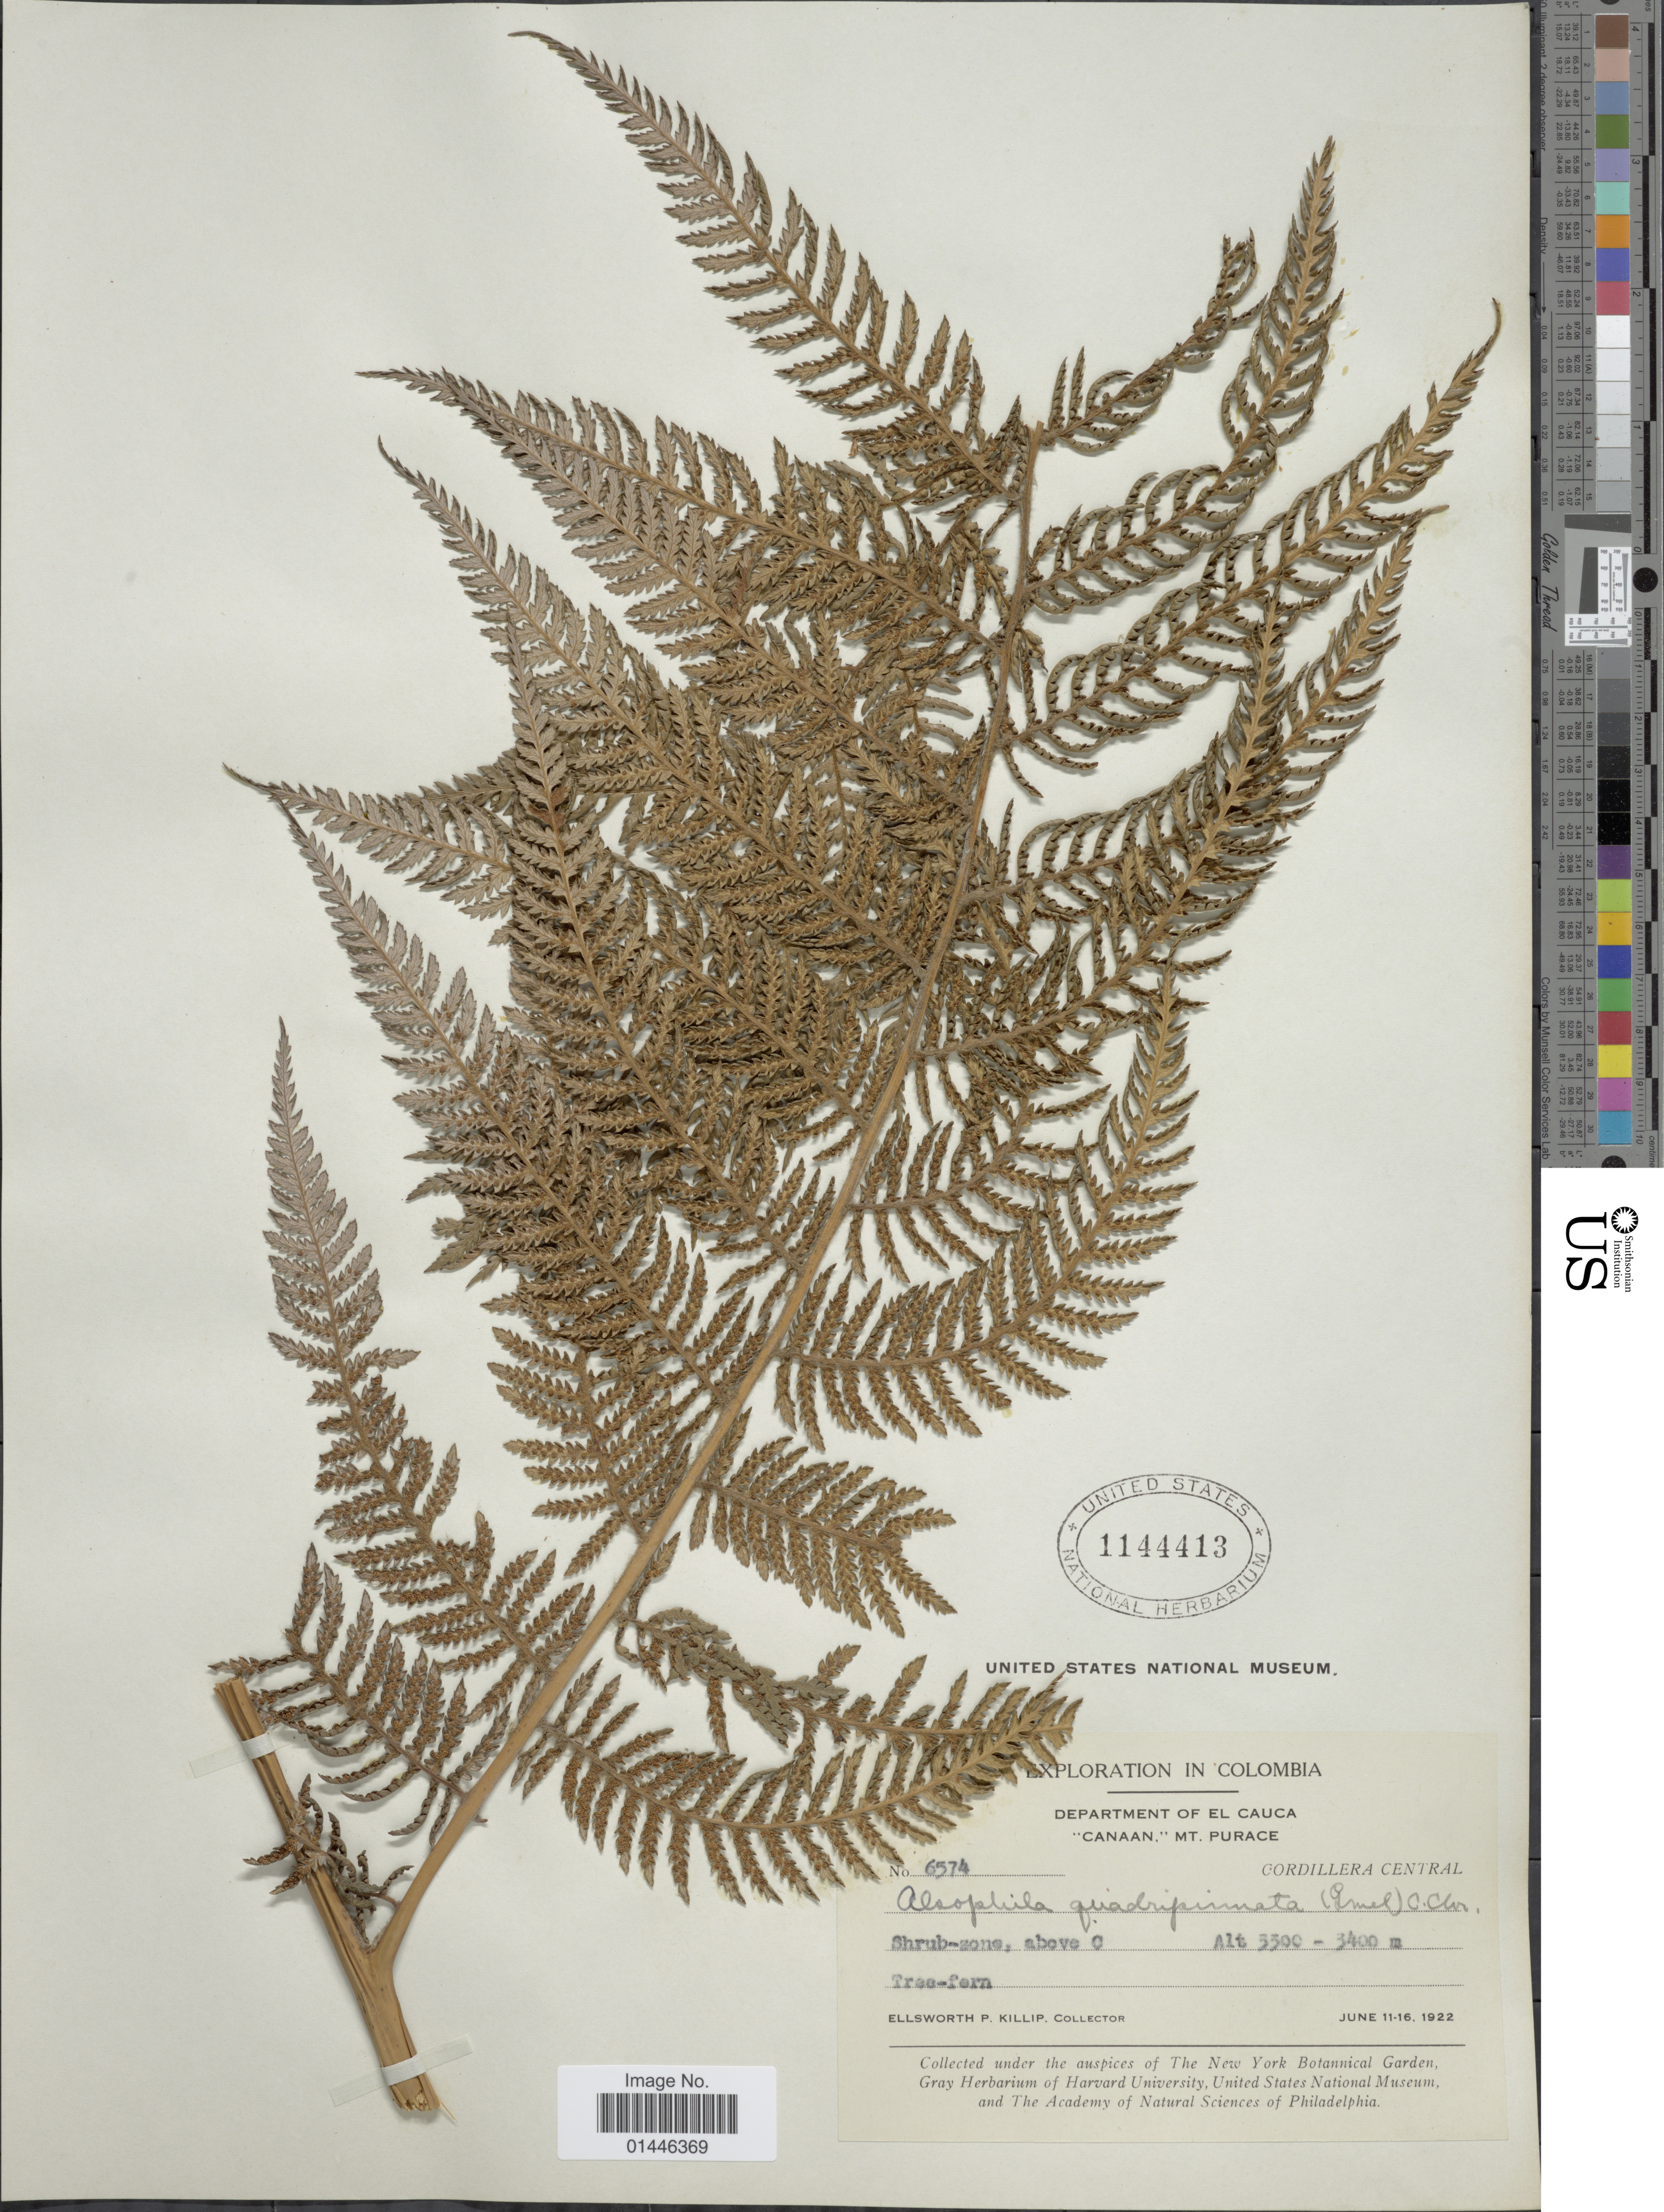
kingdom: Plantae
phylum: Tracheophyta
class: Polypodiopsida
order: Cyatheales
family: Dicksoniaceae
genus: Lophosoria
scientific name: Lophosoria quadripinnata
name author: (J.F. Gmel.) C. Chr.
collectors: E. P. Killip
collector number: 6574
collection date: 1922-06-11/1922-06-16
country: Colombia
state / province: Cauca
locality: Canaan,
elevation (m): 3300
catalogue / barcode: US 1144413